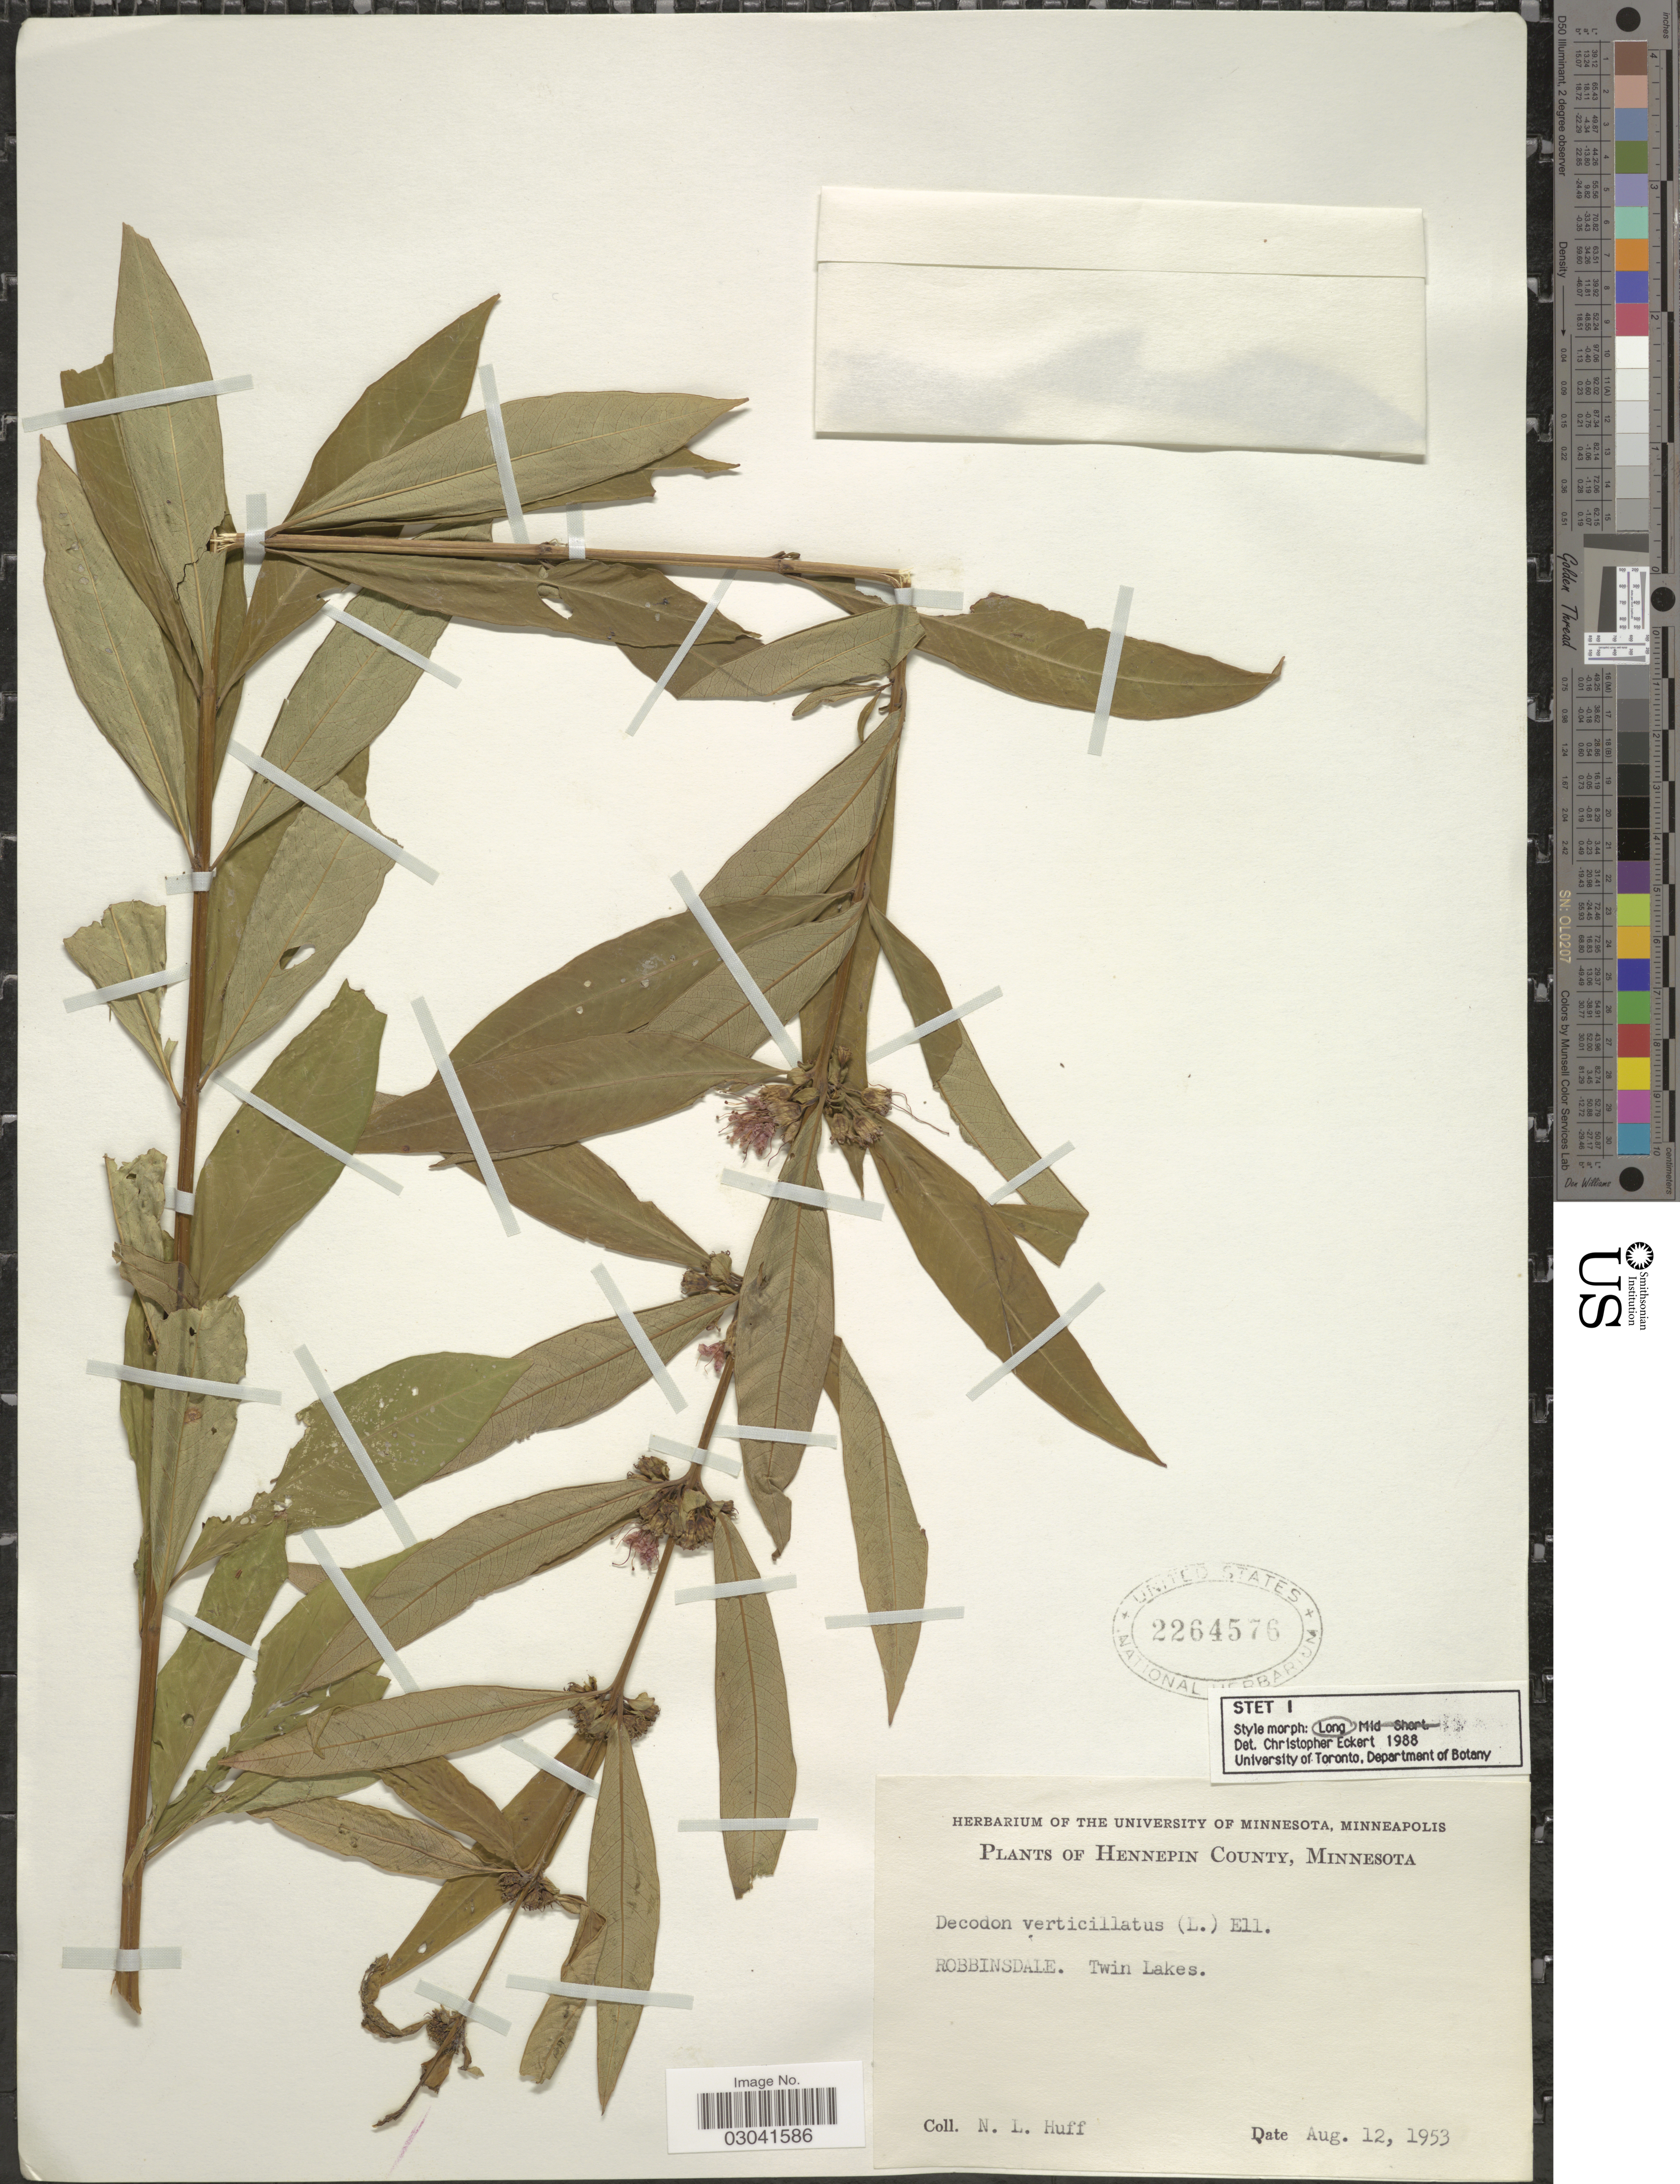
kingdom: Plantae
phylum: Tracheophyta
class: Magnoliopsida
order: Myrtales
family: Lythraceae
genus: Decodon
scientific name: Decodon verticillatus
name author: (L.) Elliott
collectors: N. Huff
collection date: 1953-08-12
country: United States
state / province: Minnesota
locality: Hennepin County. Robbinsdale. Twin Lakes.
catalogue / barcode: US 2264576